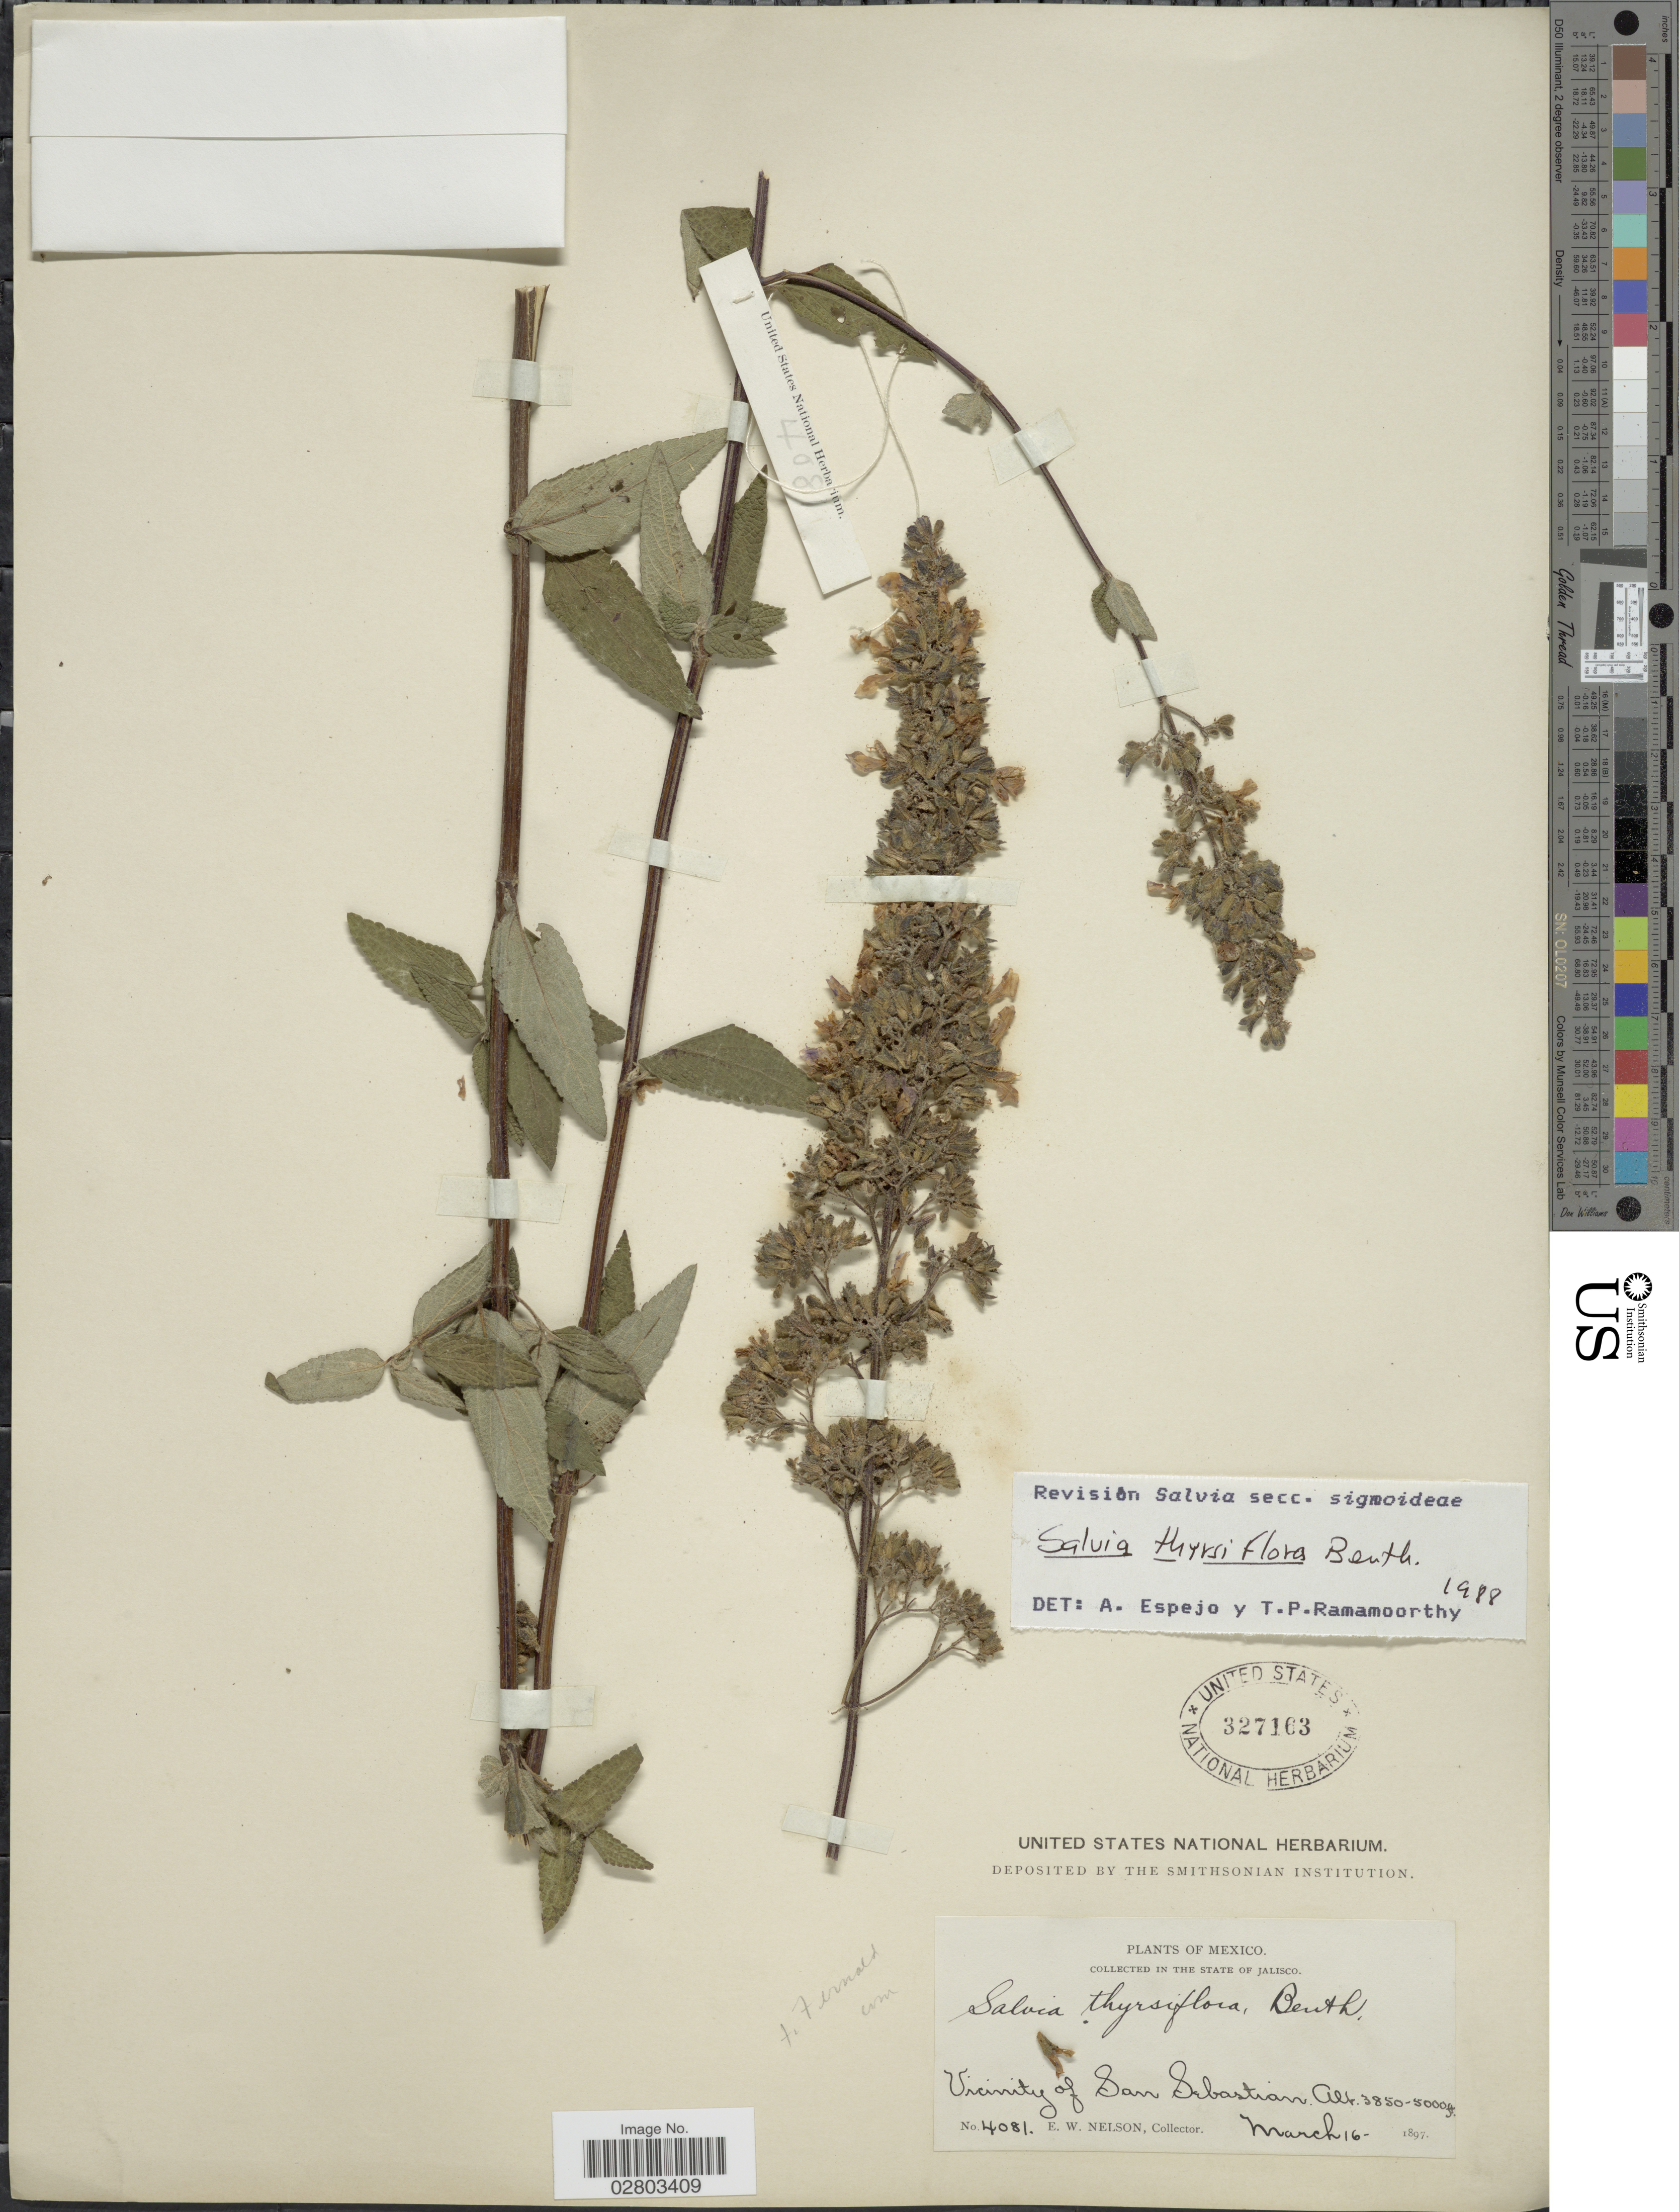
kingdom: Plantae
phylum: Tracheophyta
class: Magnoliopsida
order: Lamiales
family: Lamiaceae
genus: Salvia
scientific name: Salvia thyrsiflora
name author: Benth.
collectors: E. W. Nelson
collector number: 4081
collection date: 1897-03-16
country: Mexico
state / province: Jalisco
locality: Vicinity of San Sebastian.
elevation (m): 1173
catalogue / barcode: US 327163